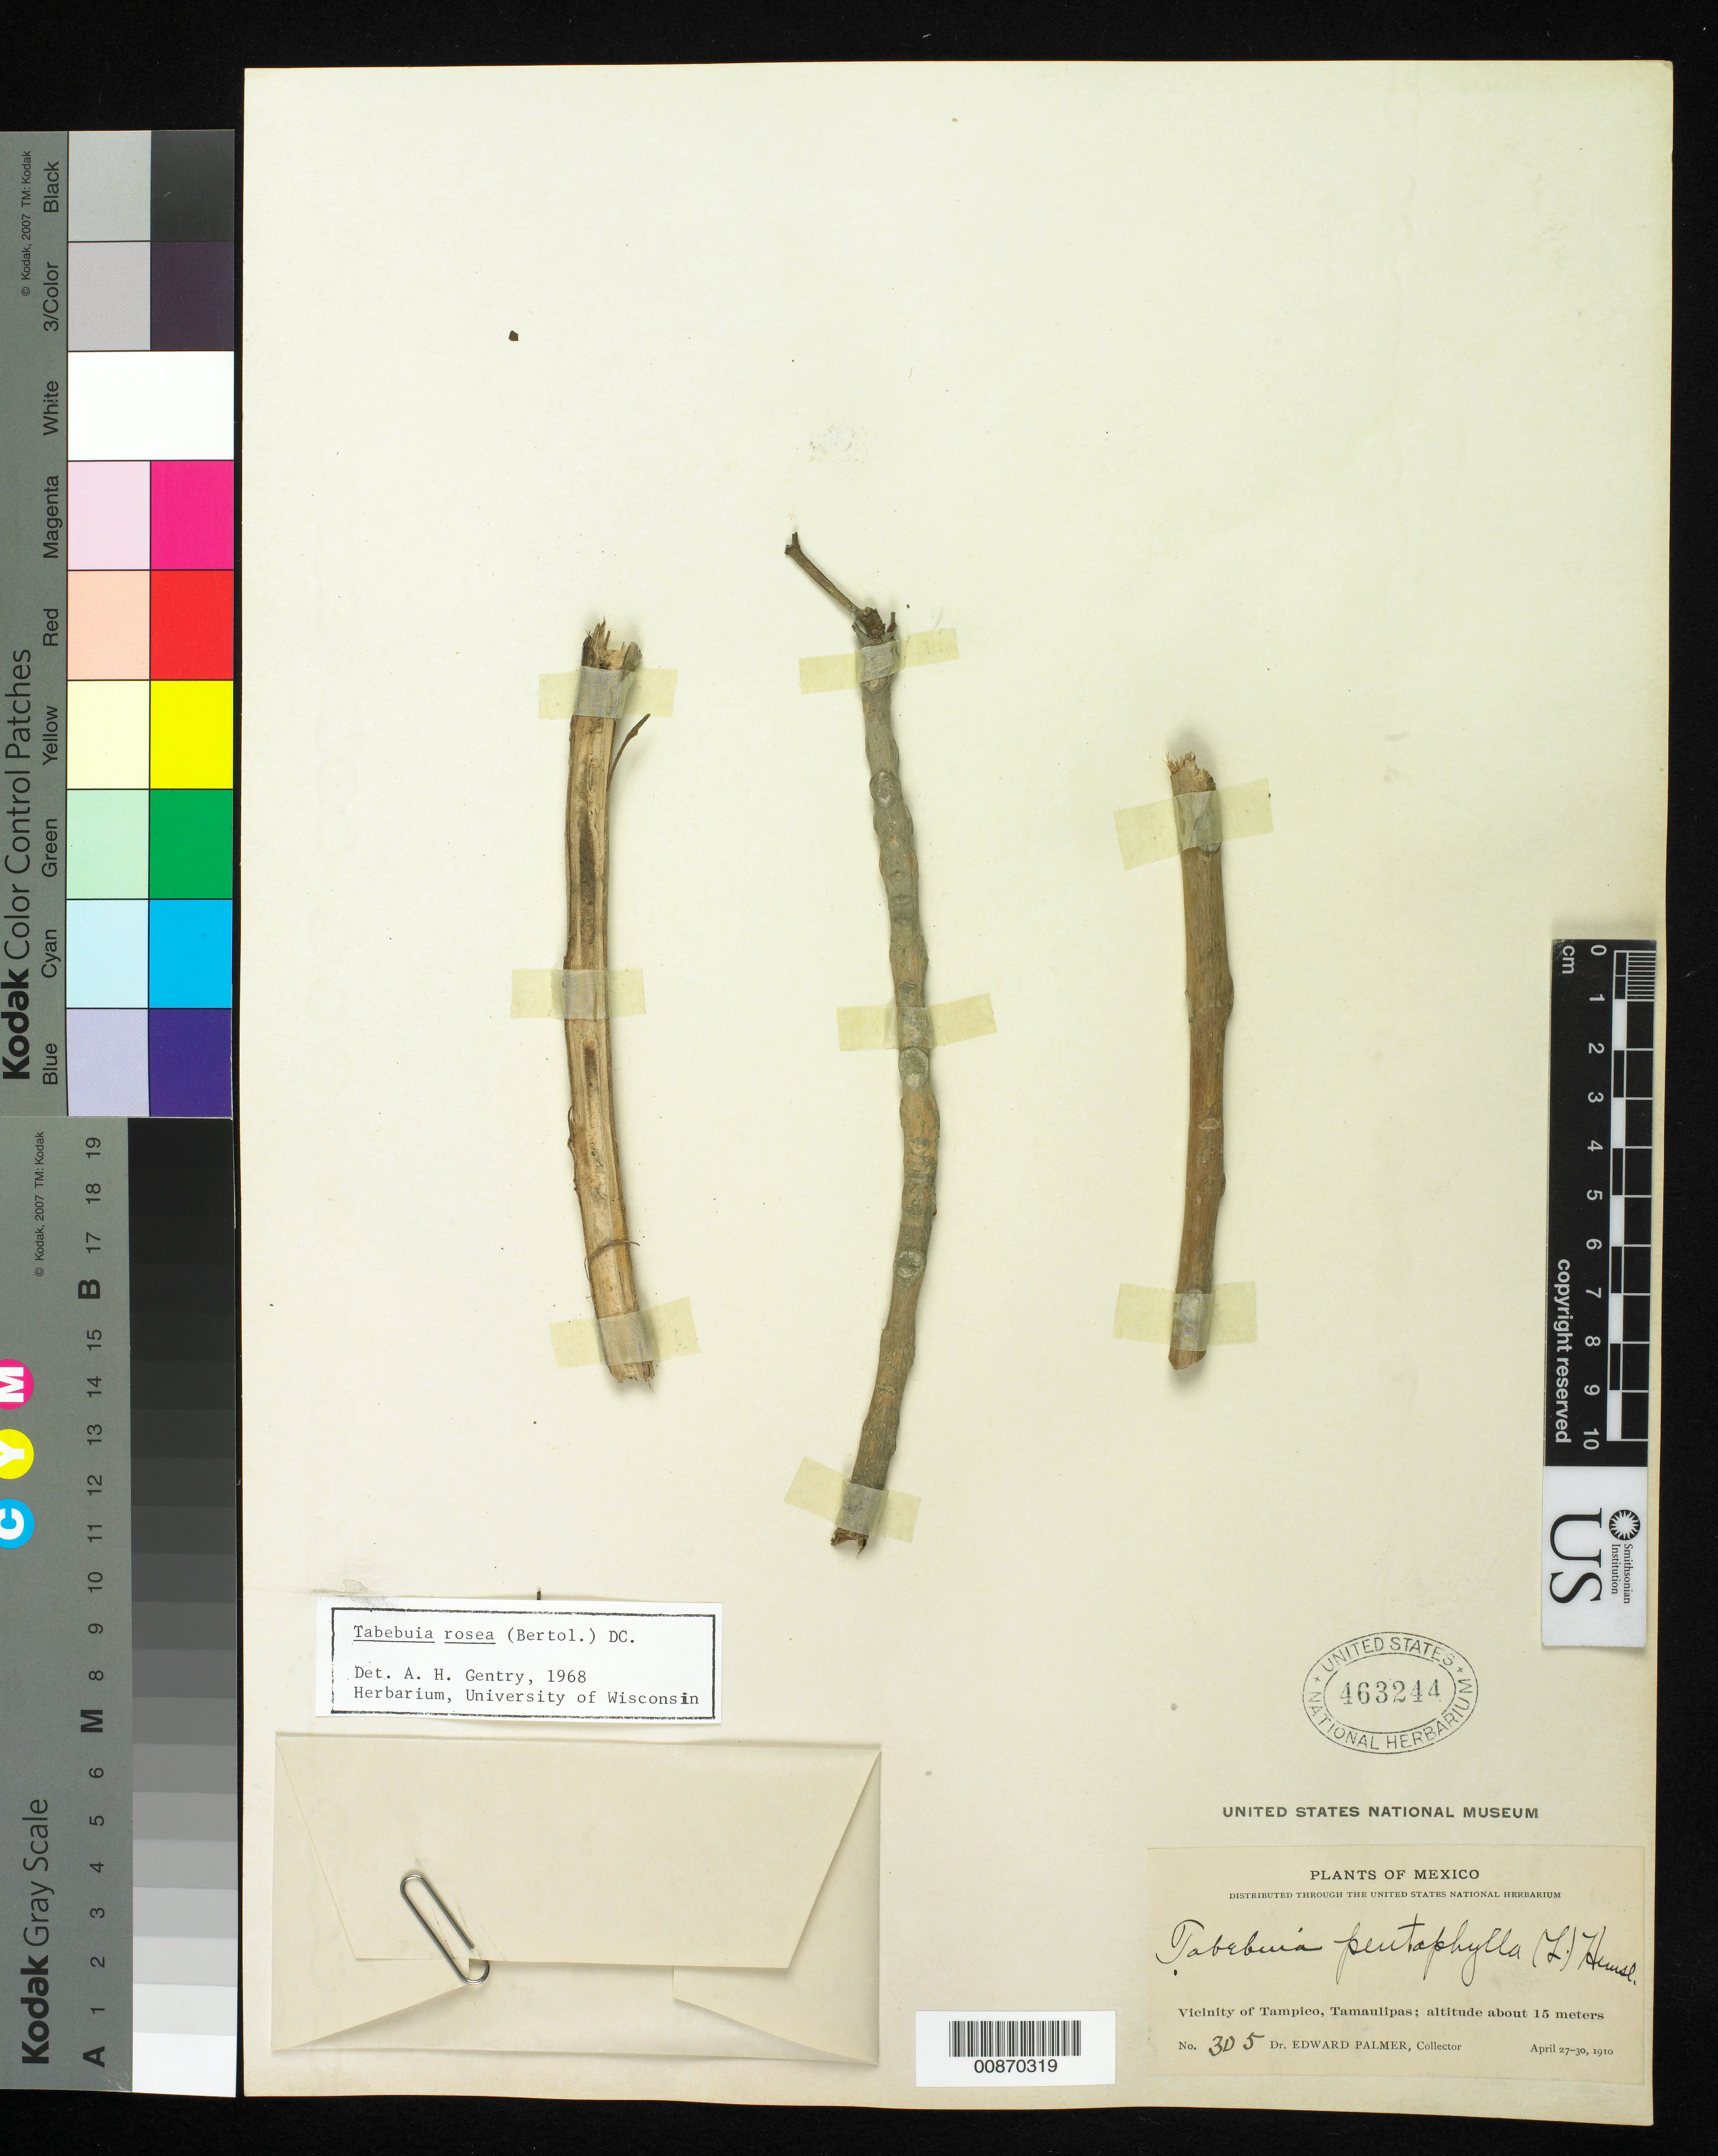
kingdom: Plantae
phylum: Tracheophyta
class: Magnoliopsida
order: Lamiales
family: Bignoniaceae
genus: Tabebuia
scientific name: Tabebuia rosea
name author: (Bertol.) DC.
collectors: E. Palmer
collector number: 305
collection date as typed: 27 Apr 1910 to 30 Apr 1910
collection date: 1910-04-27/1910-04-30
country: Mexico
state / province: Tamaulipas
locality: Vicinity of Tampico, Tamaulipas.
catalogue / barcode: US 463244